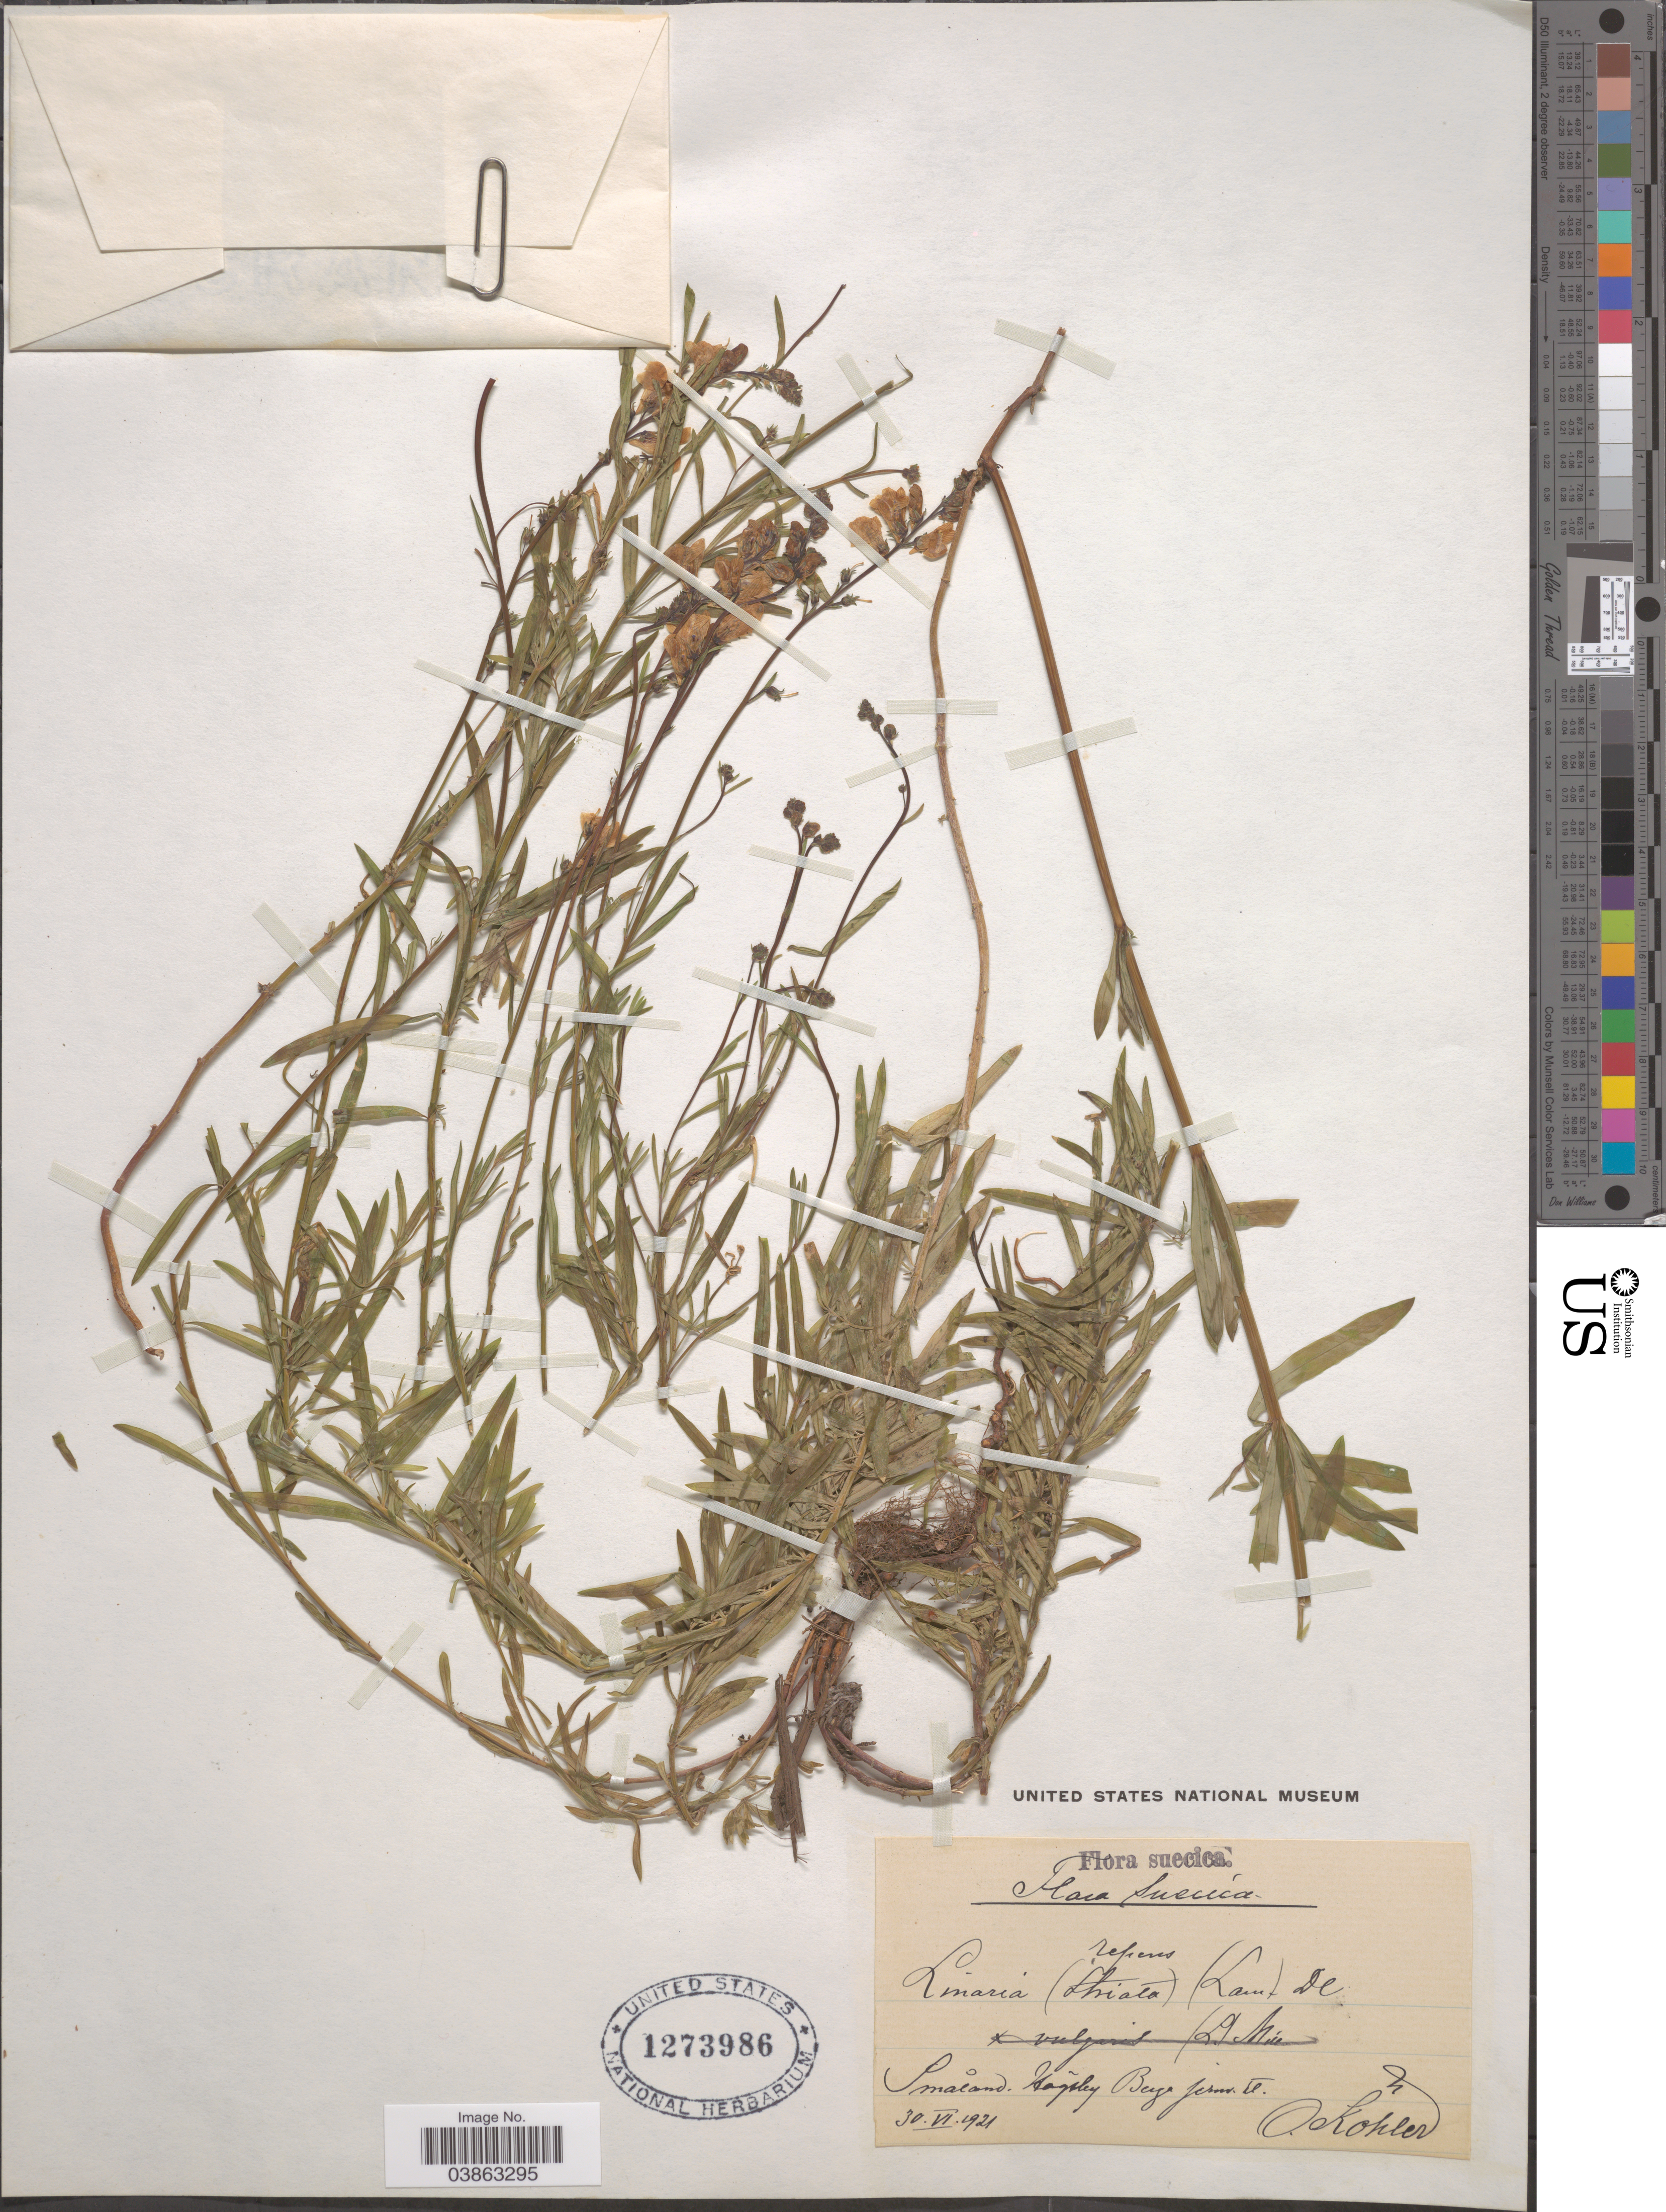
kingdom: Plantae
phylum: Tracheophyta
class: Magnoliopsida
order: Lamiales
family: Plantaginaceae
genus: Linaria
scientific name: Linaria repens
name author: (L.) Mill.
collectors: O. Köhler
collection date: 1921-06-30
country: Sweden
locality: Suecica. Smaland. Högsby Berga Jerm. tl. [interpreted]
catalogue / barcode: US 1273986